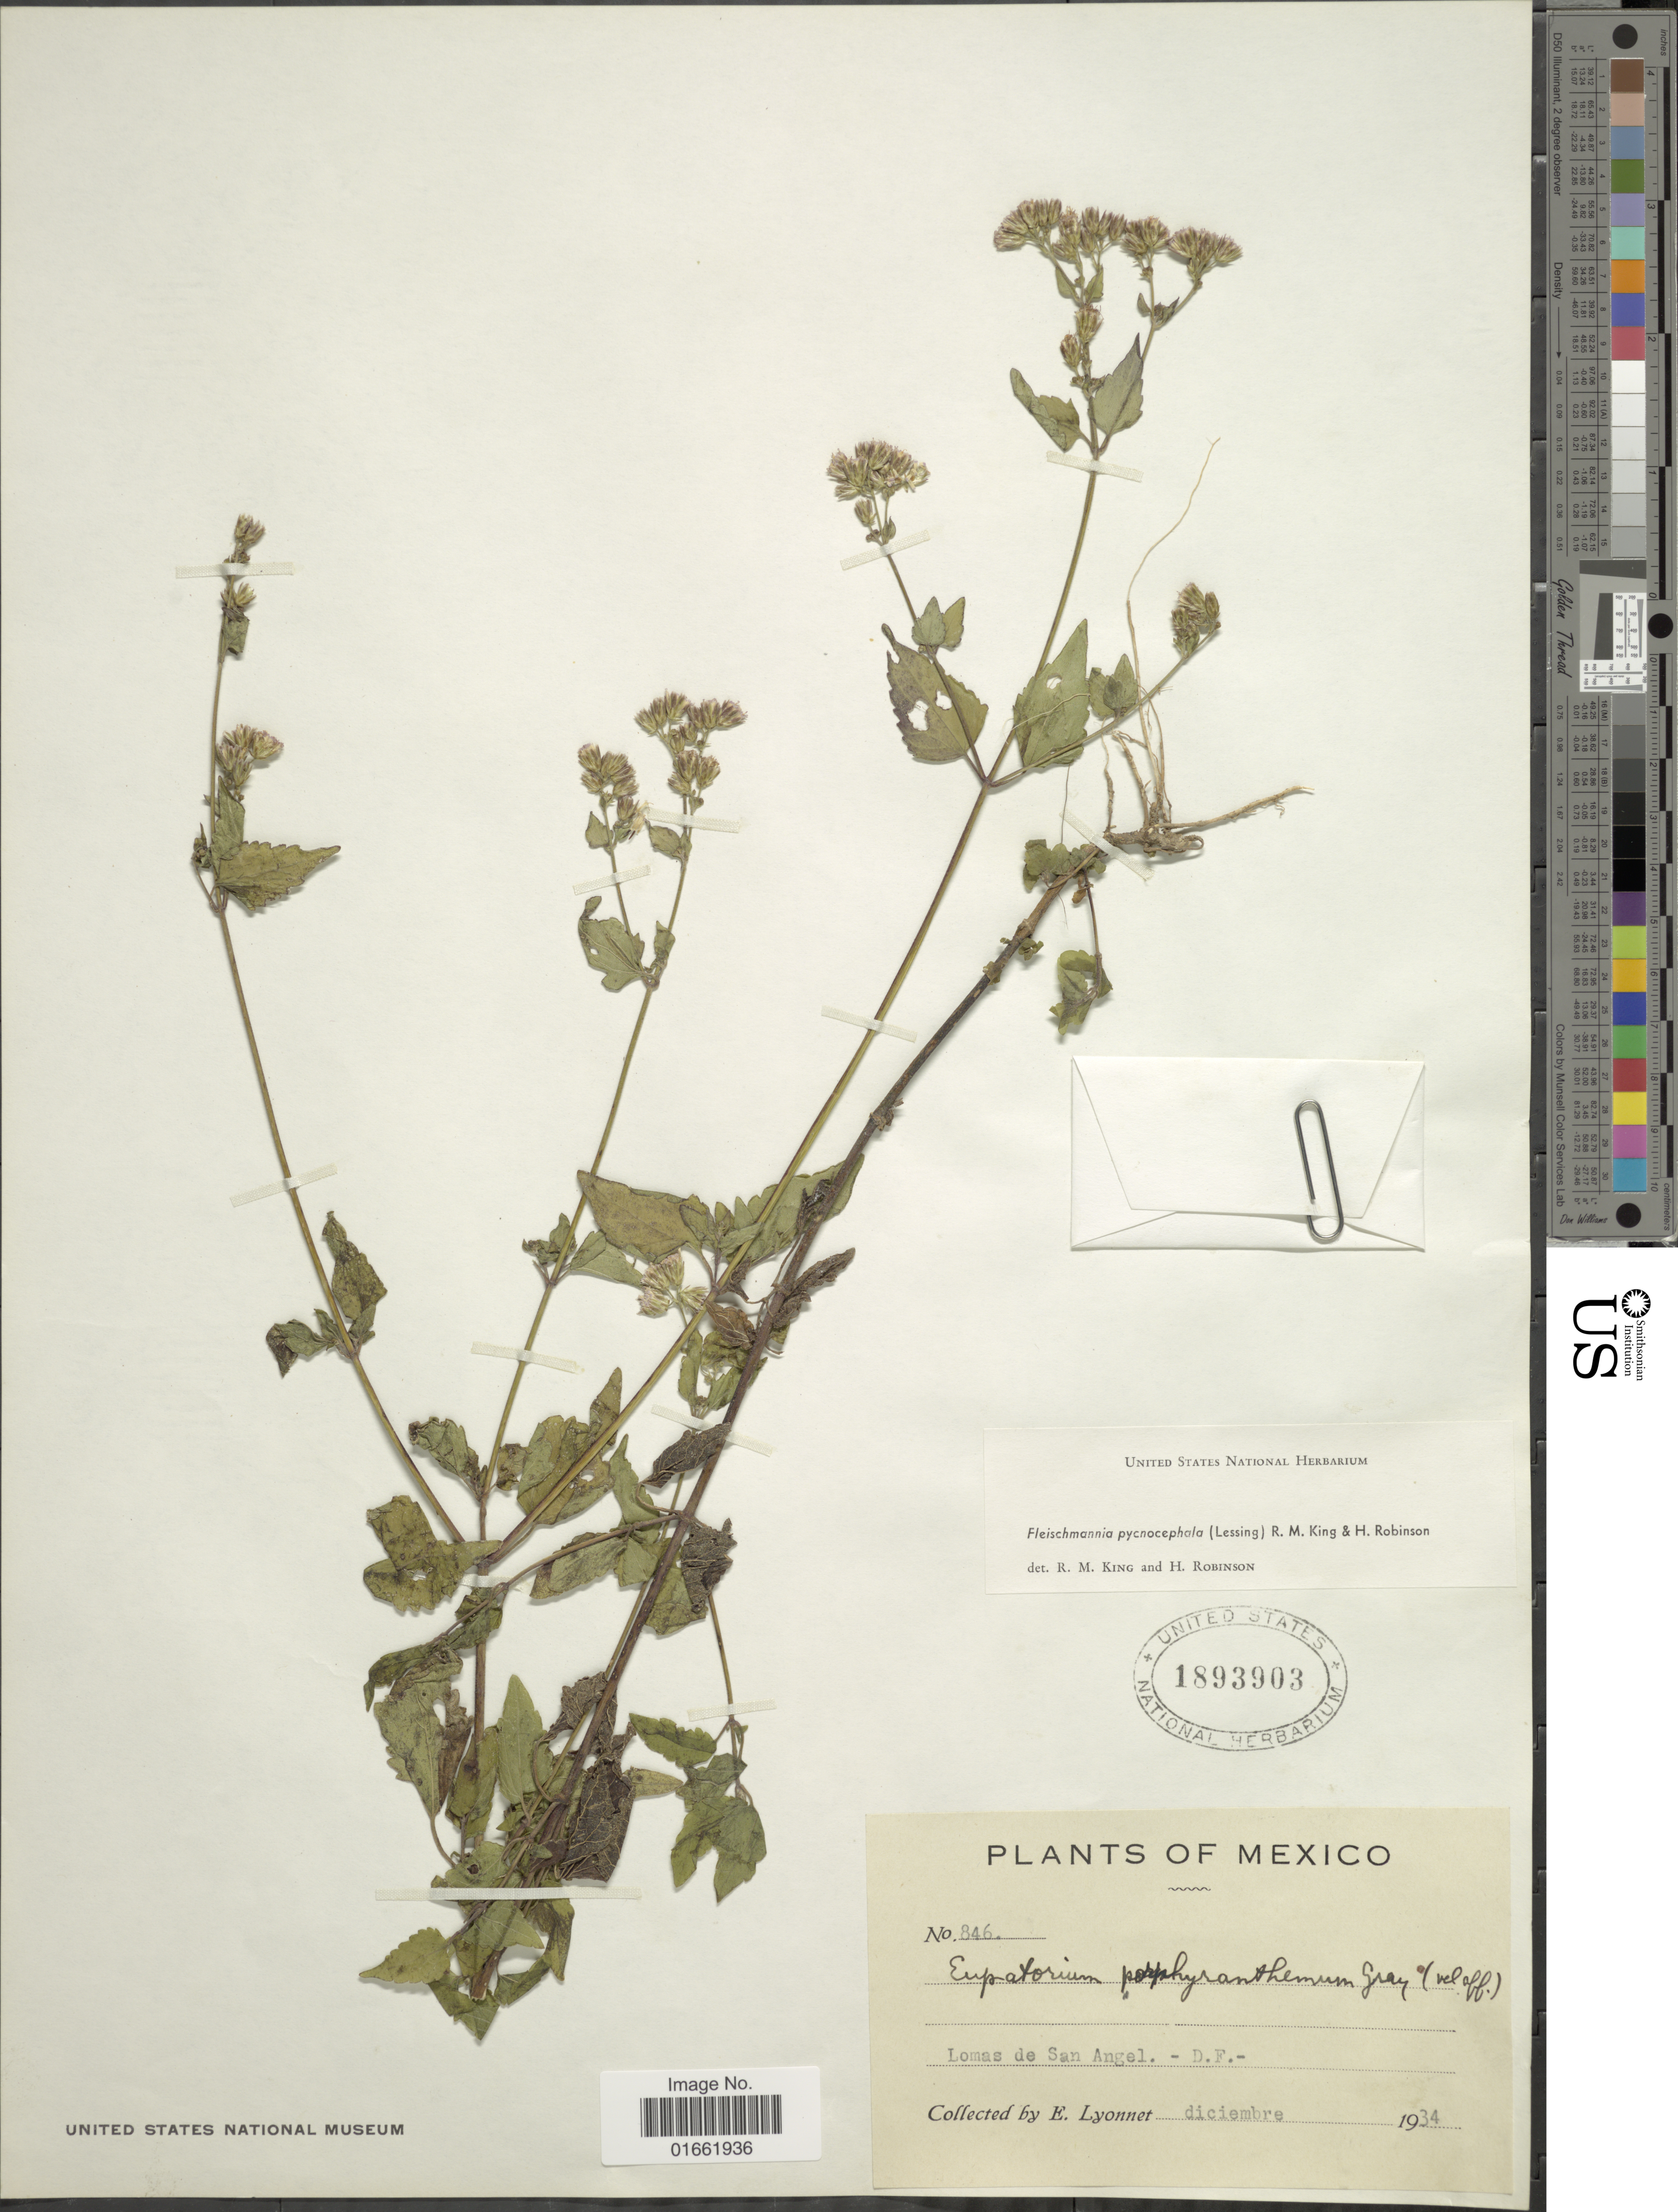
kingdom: Plantae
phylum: Tracheophyta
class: Magnoliopsida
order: Asterales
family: Asteraceae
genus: Fleischmannia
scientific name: Fleischmannia pycnocephala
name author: (Less.) R.M. King & H. Rob.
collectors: E. Lyonnet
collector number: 846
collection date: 1934-12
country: Mexico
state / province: Distrito Federal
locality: Lomas de San Angel - D.F.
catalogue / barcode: US 1893903